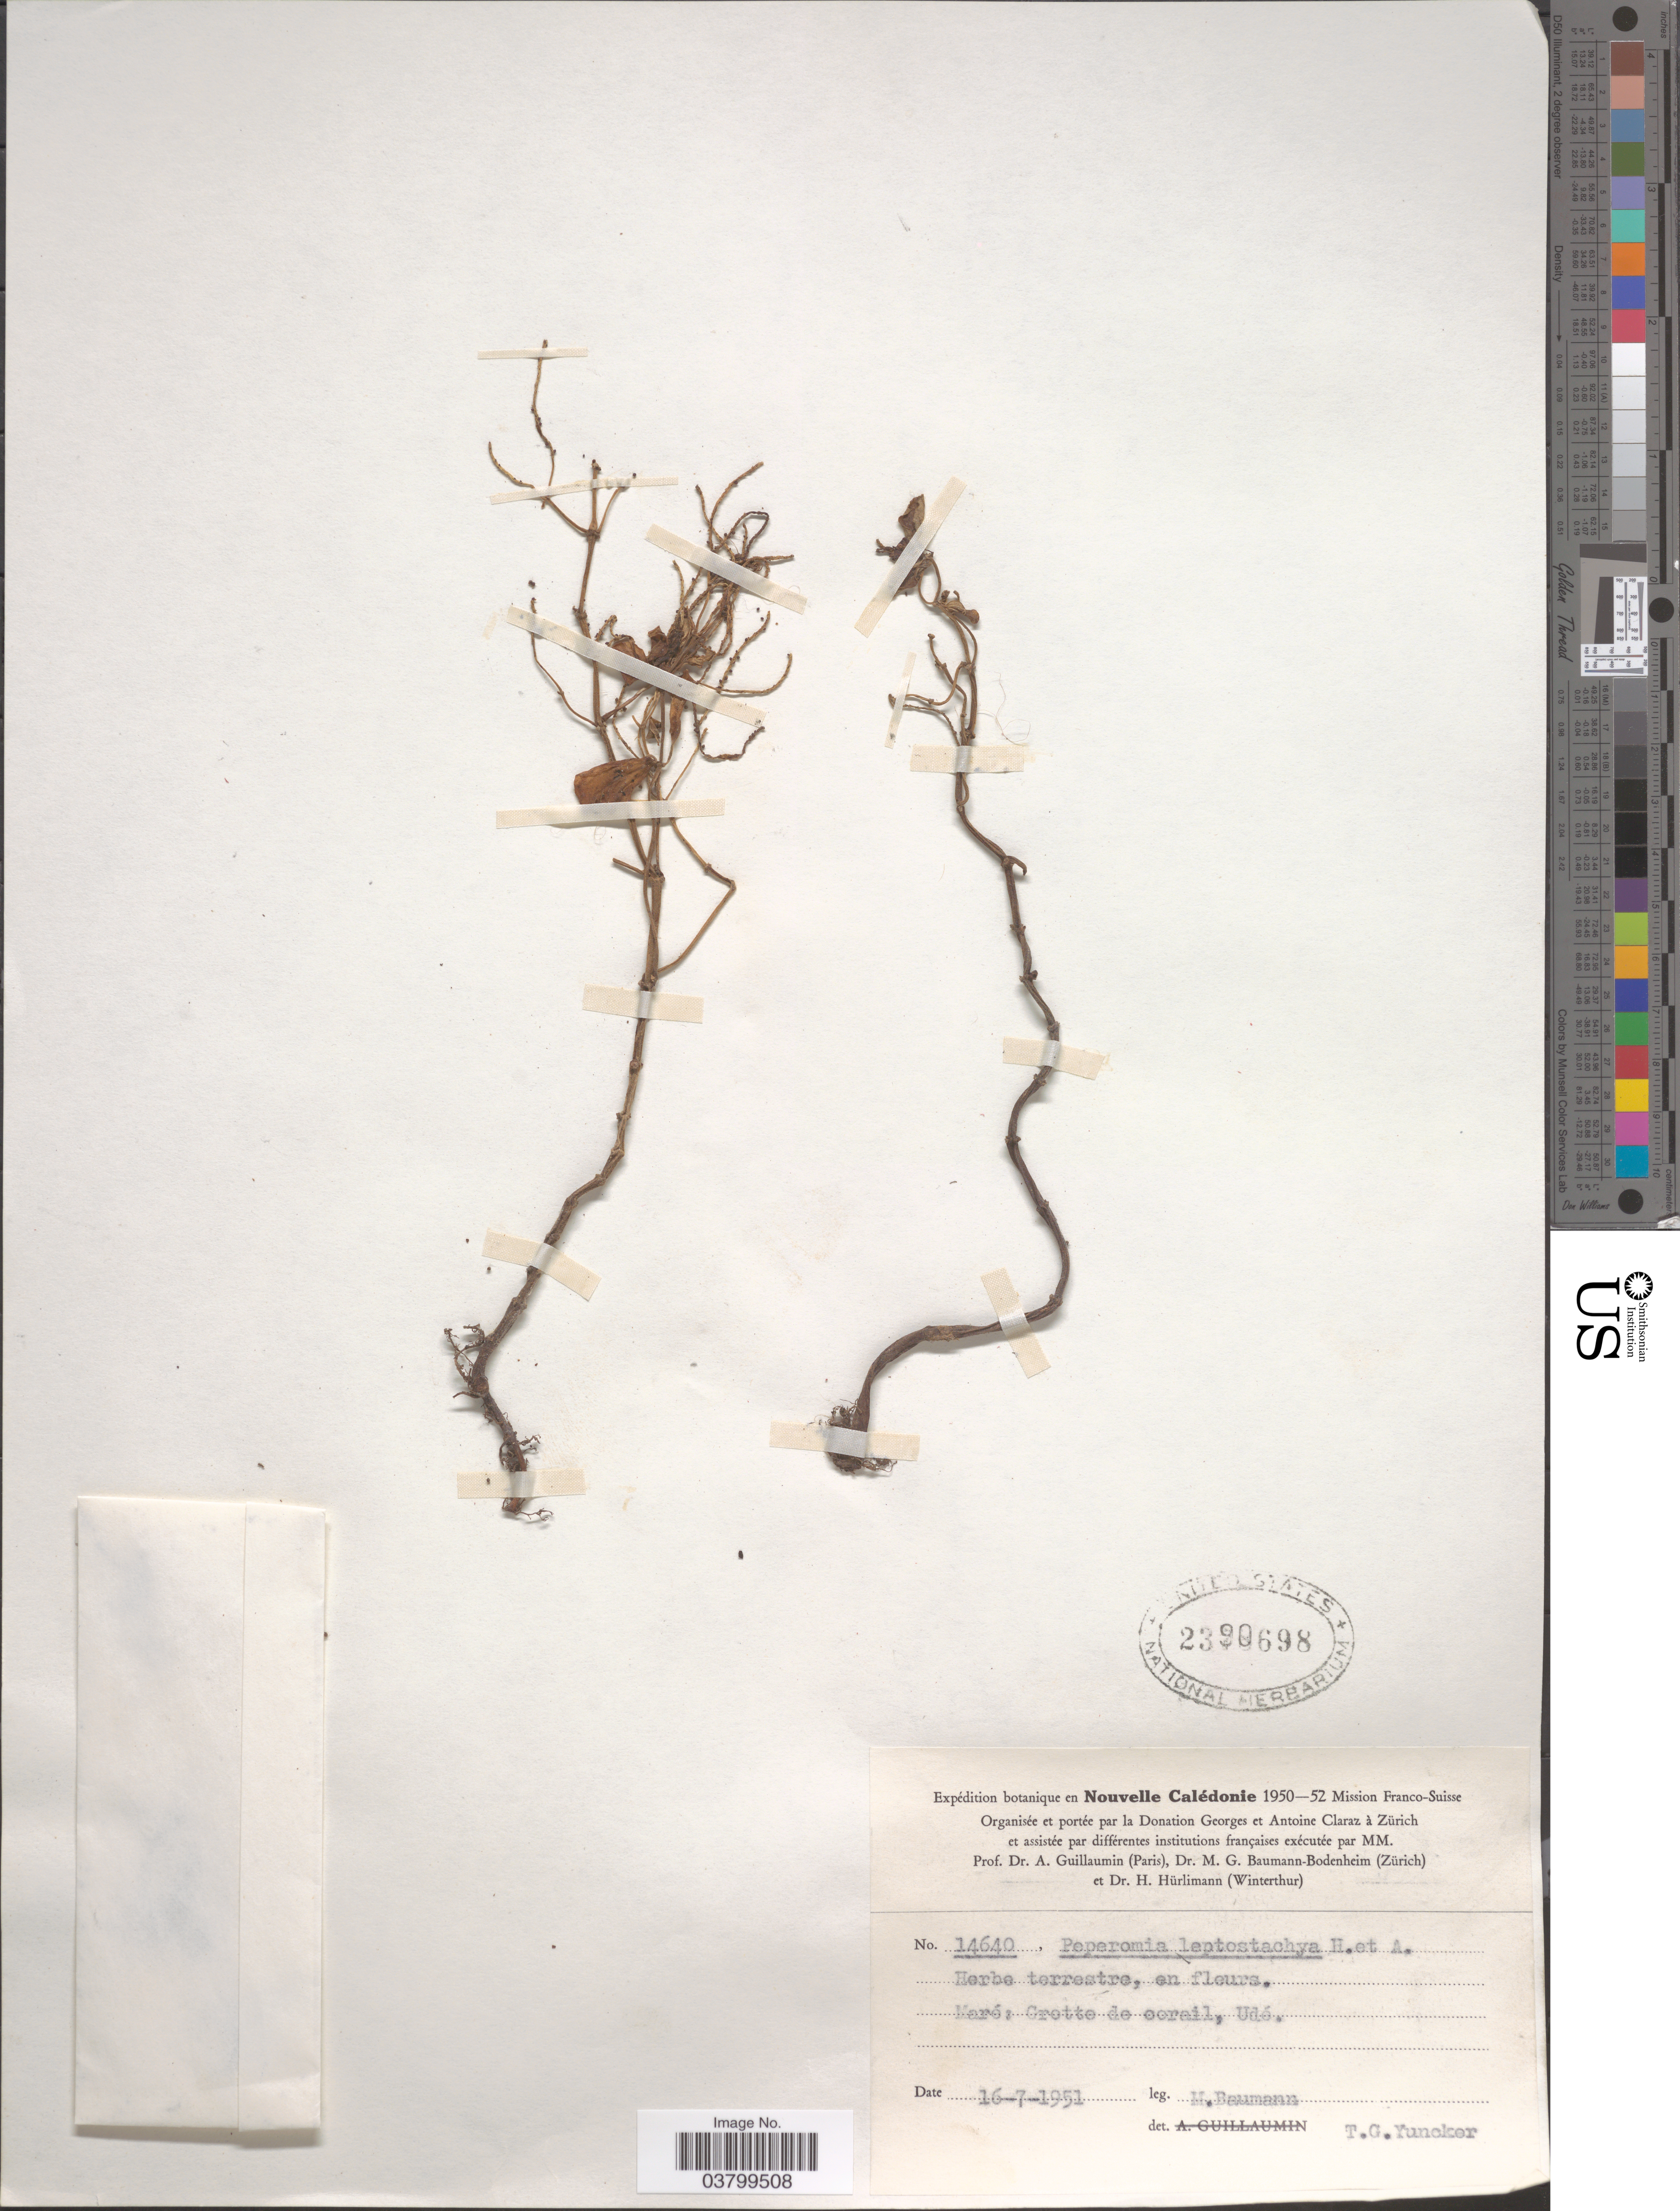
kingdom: Plantae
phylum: Tracheophyta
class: Magnoliopsida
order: Piperales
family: Piperaceae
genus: Peperomia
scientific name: Peperomia leptostachya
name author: Hook. & Arn.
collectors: M. Baumann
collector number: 14640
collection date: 1951-07-16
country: New Caledonia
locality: Nouvelle Calédonie: Maré: Crotte de corail, Udé.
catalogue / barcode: US 2390698